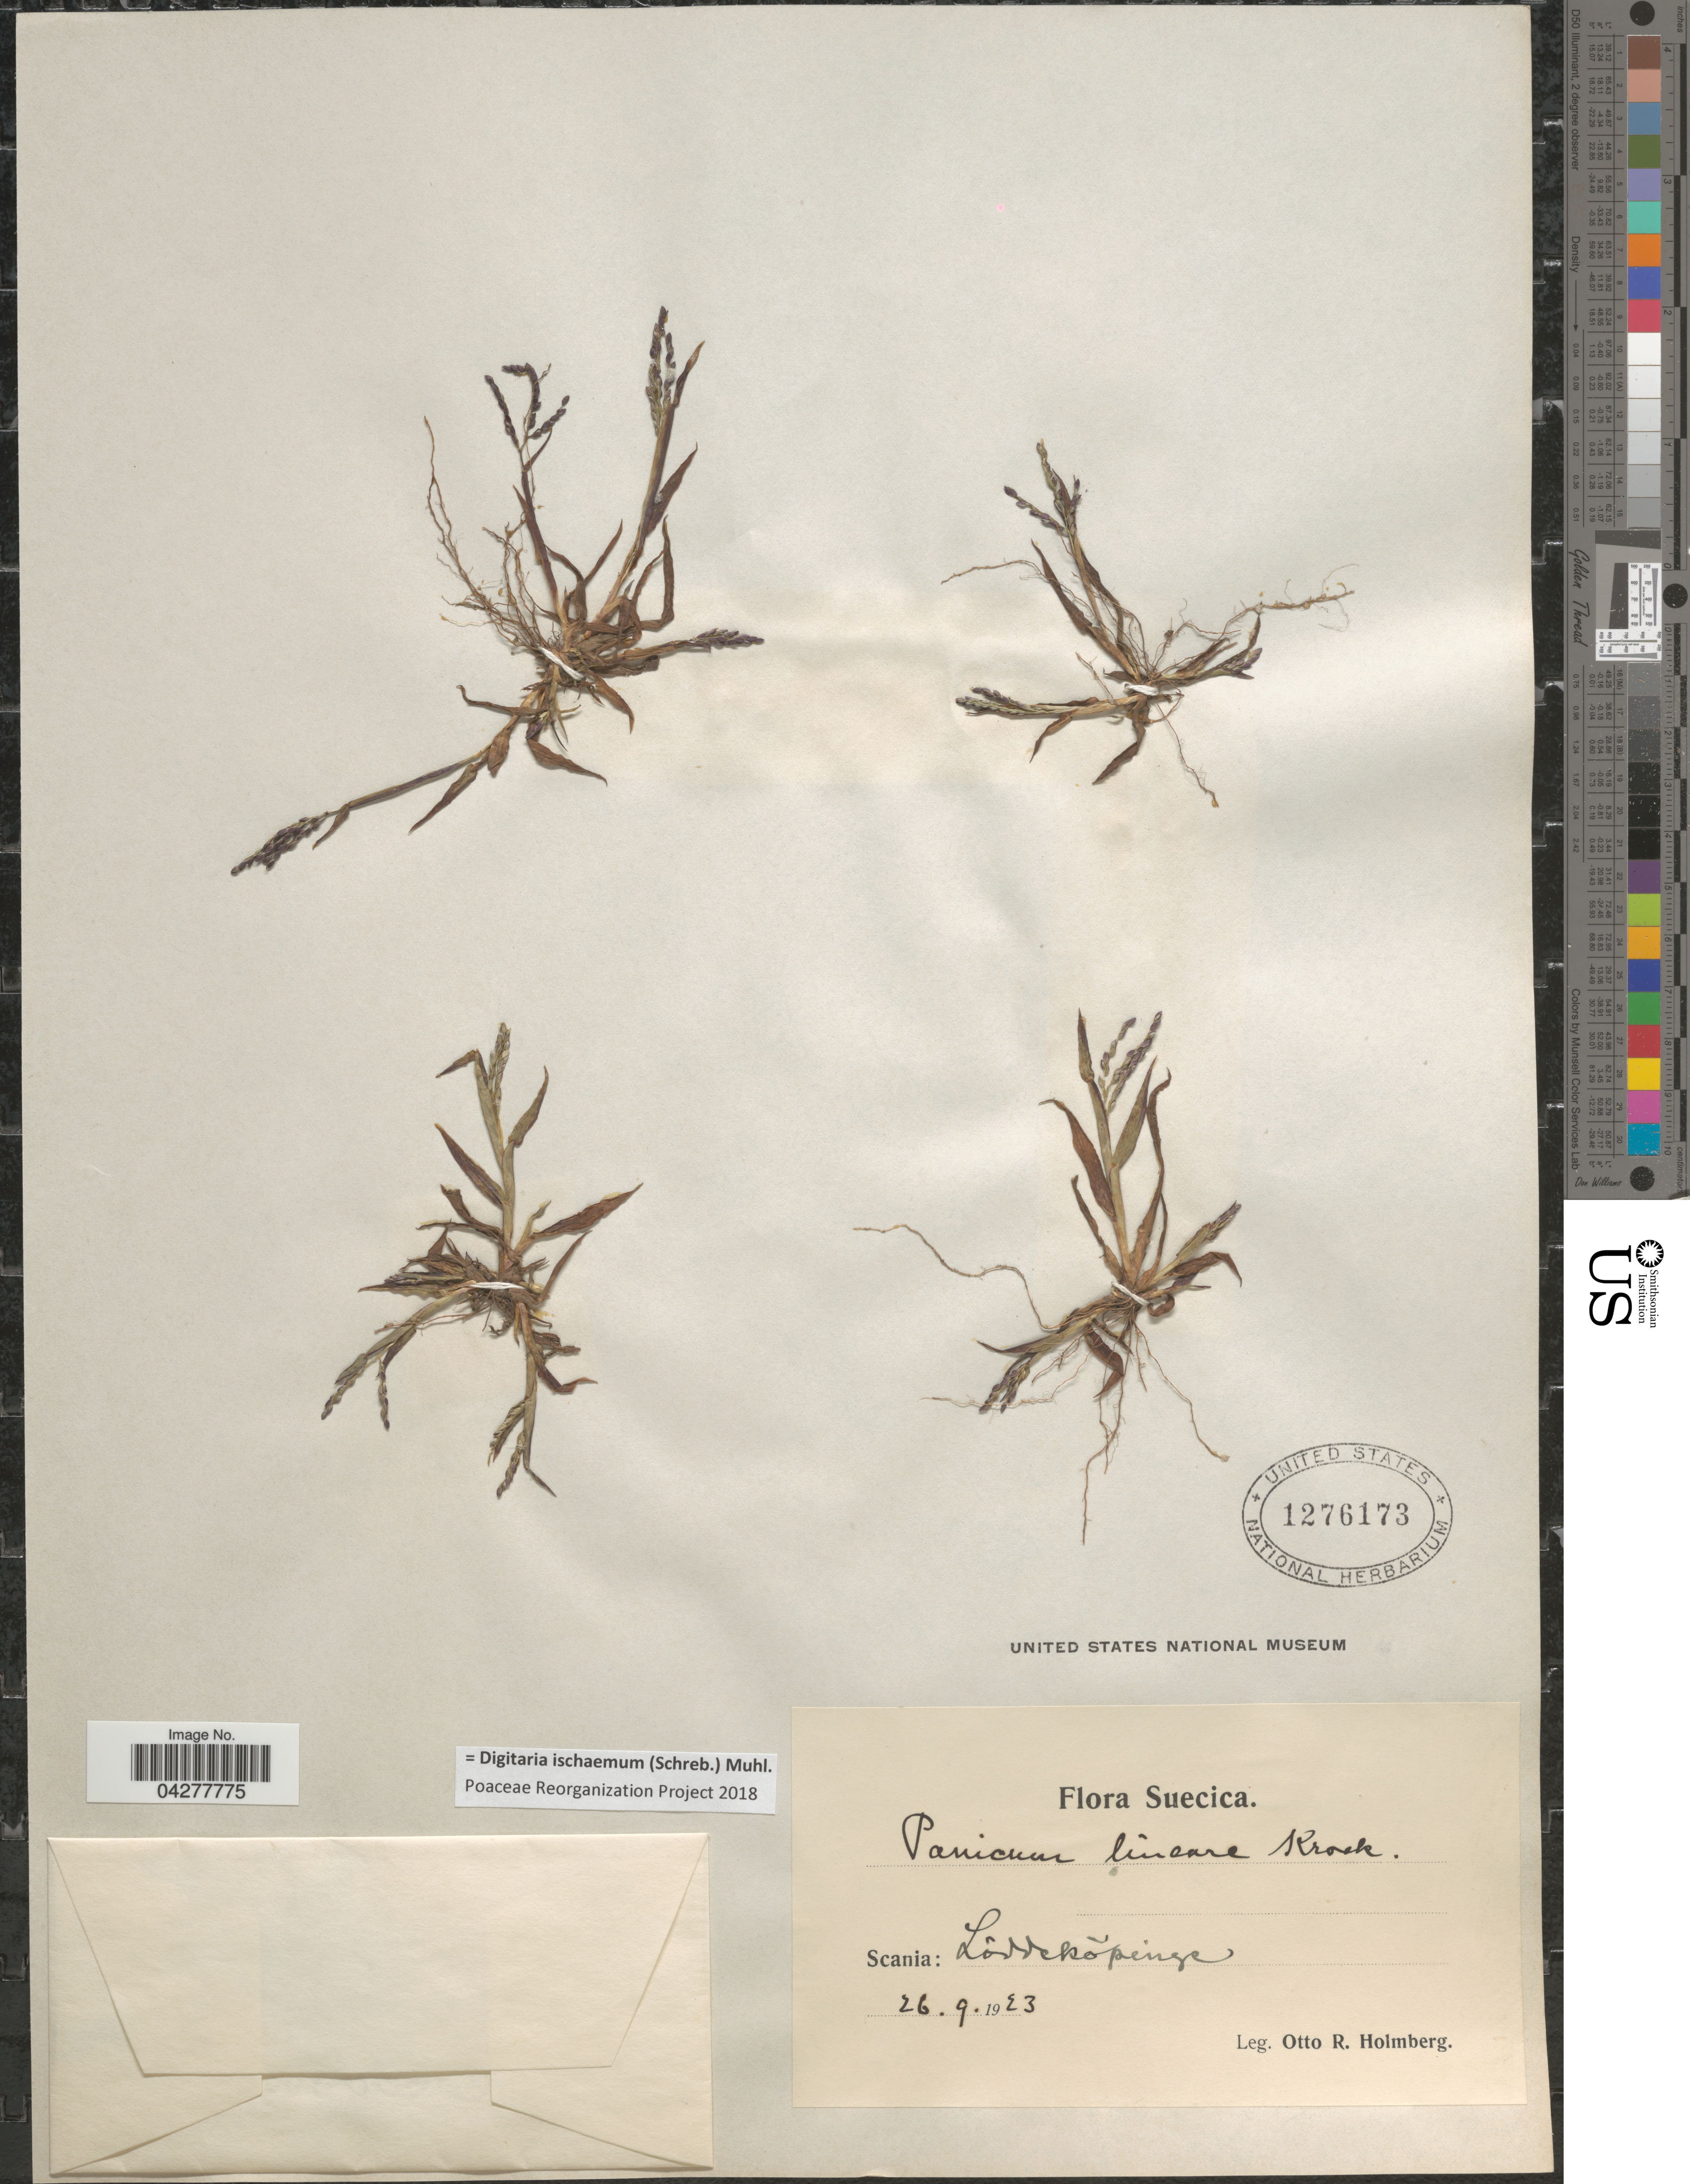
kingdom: Plantae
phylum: Tracheophyta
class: Liliopsida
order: Poales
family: Poaceae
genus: Digitaria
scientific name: Digitaria ischaemum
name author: (Schreber) Schreber ex Muhl.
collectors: O. Holmberg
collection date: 1923-09-26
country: Sweden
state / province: Skåne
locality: Suecica. Scania: Lôddekôpinge.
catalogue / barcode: US 1276173